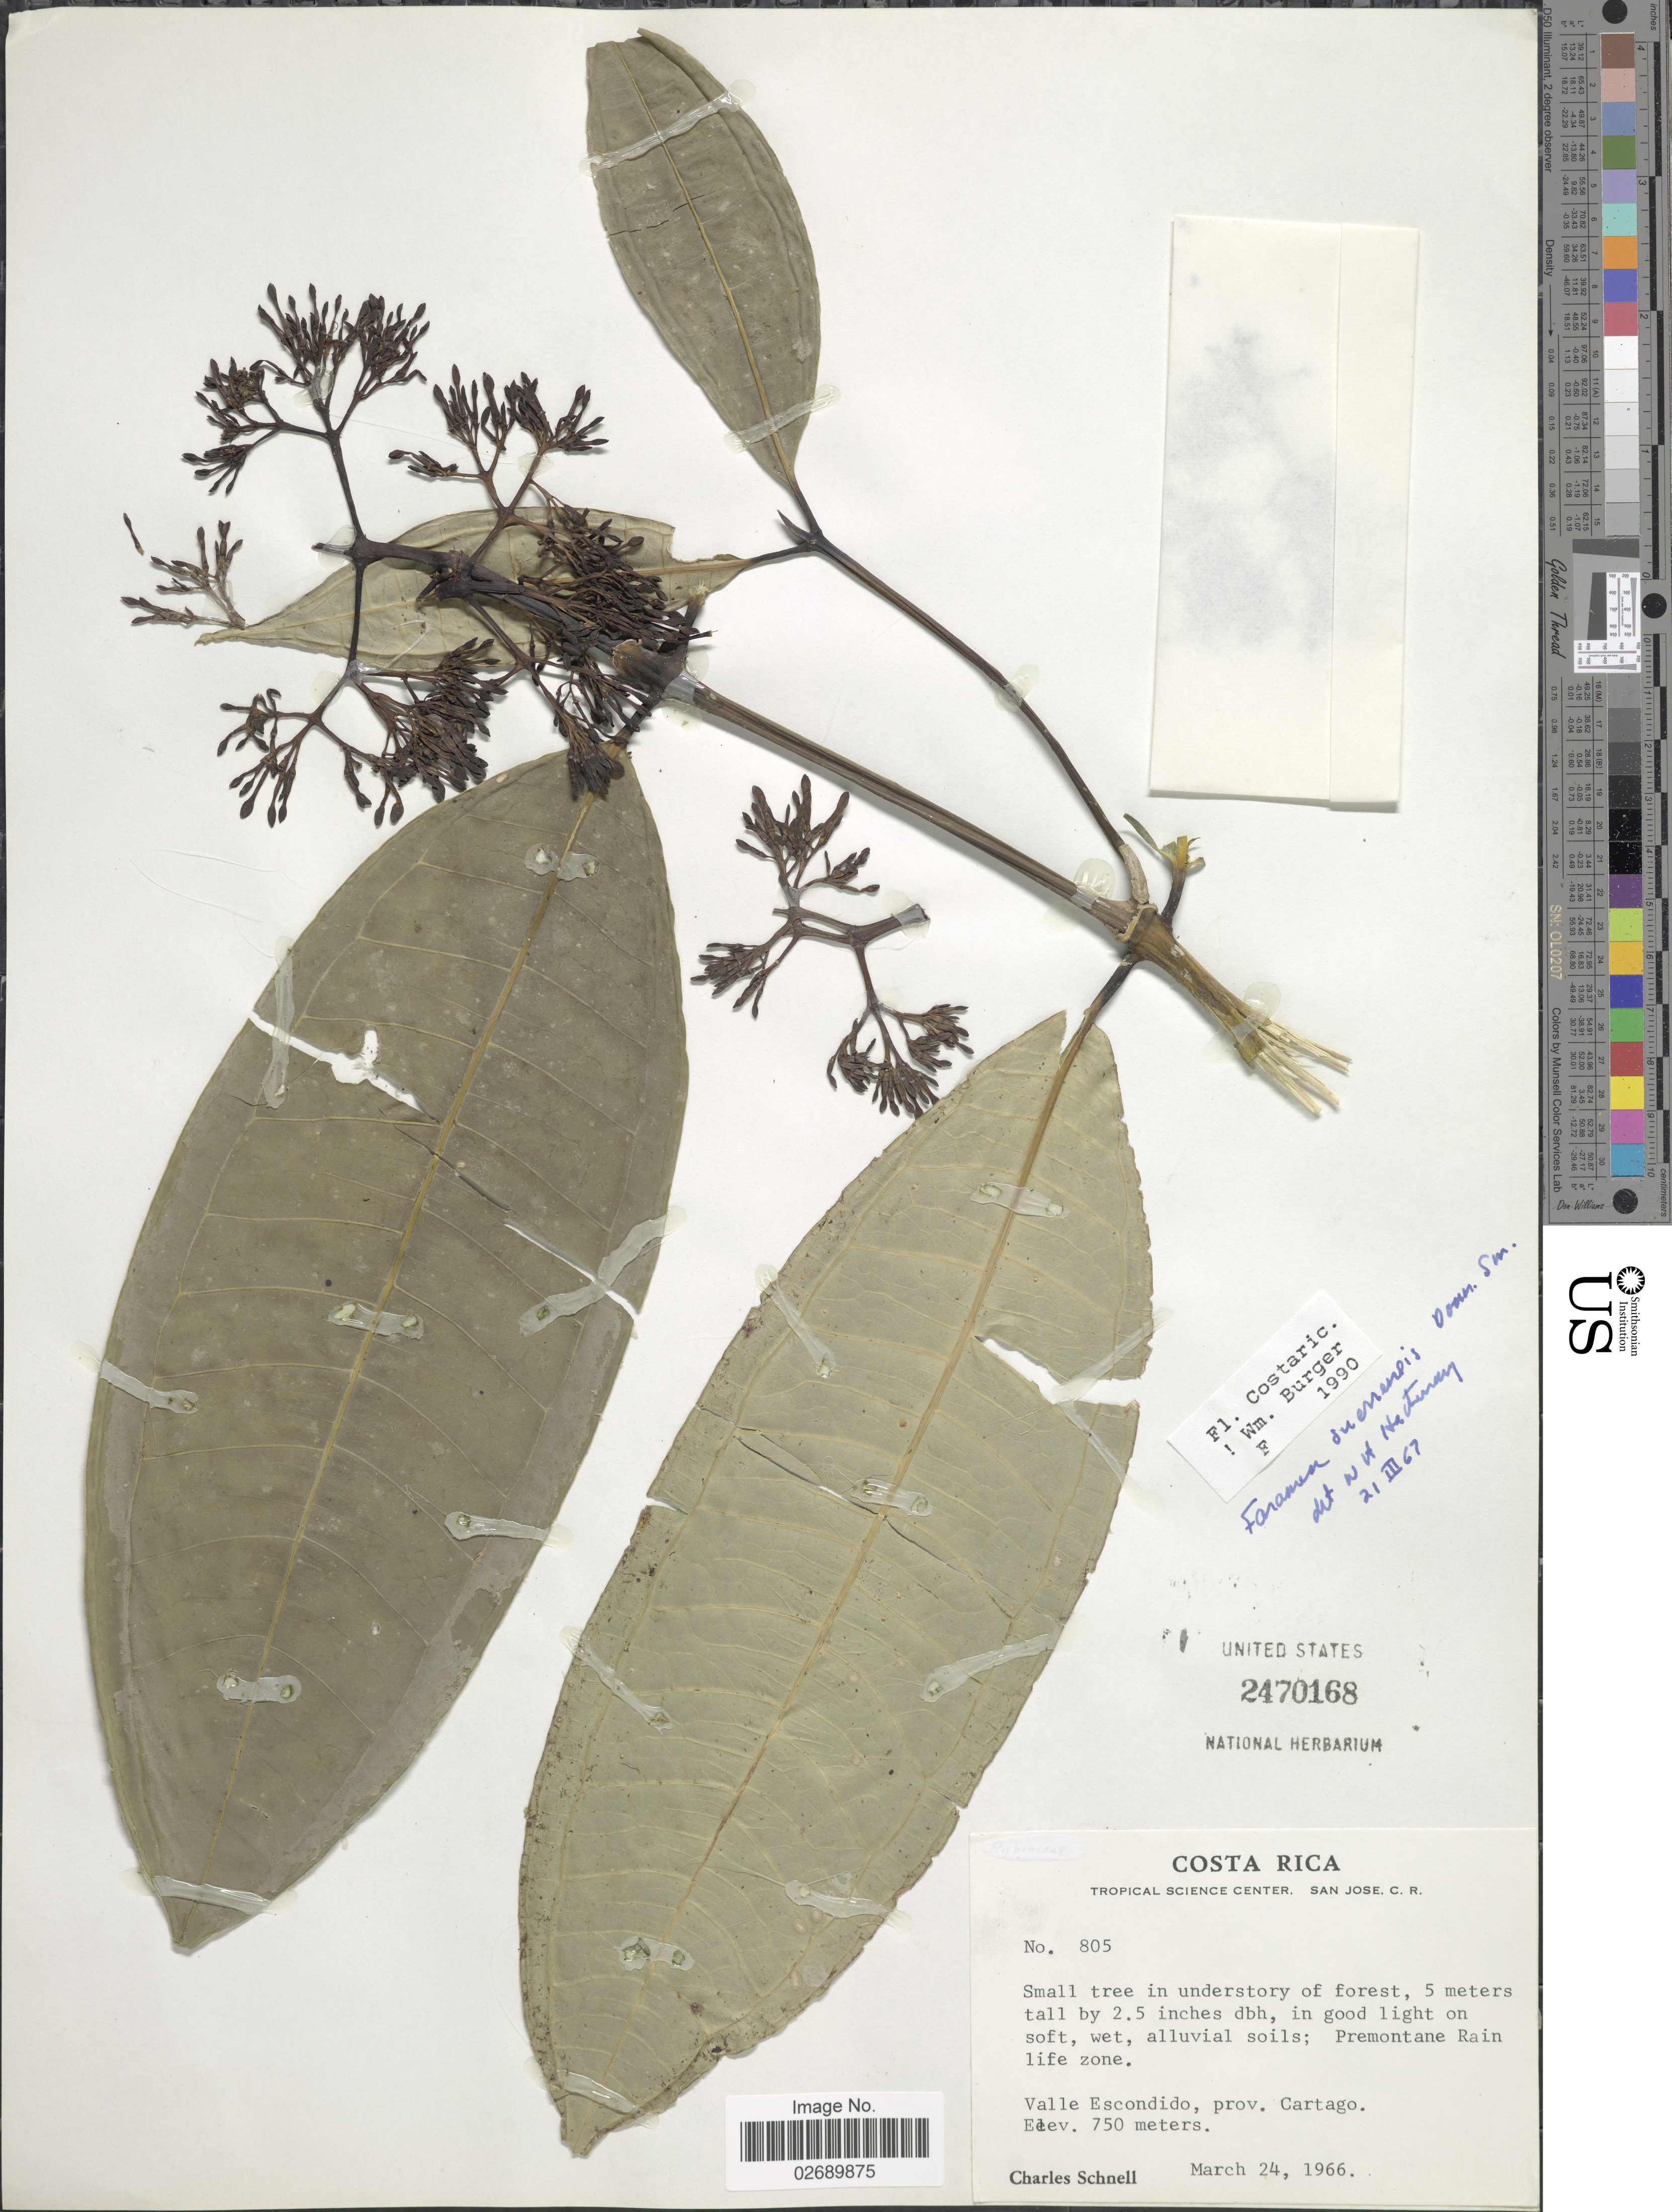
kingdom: Plantae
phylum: Tracheophyta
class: Magnoliopsida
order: Gentianales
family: Rubiaceae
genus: Faramea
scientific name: Faramea suerrensis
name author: (Donn. Sm.) Donn. Sm.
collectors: C. Schnell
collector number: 805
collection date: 1966-03-24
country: Costa Rica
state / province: Cartago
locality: Valle Escondido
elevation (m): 750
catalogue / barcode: US 2470168